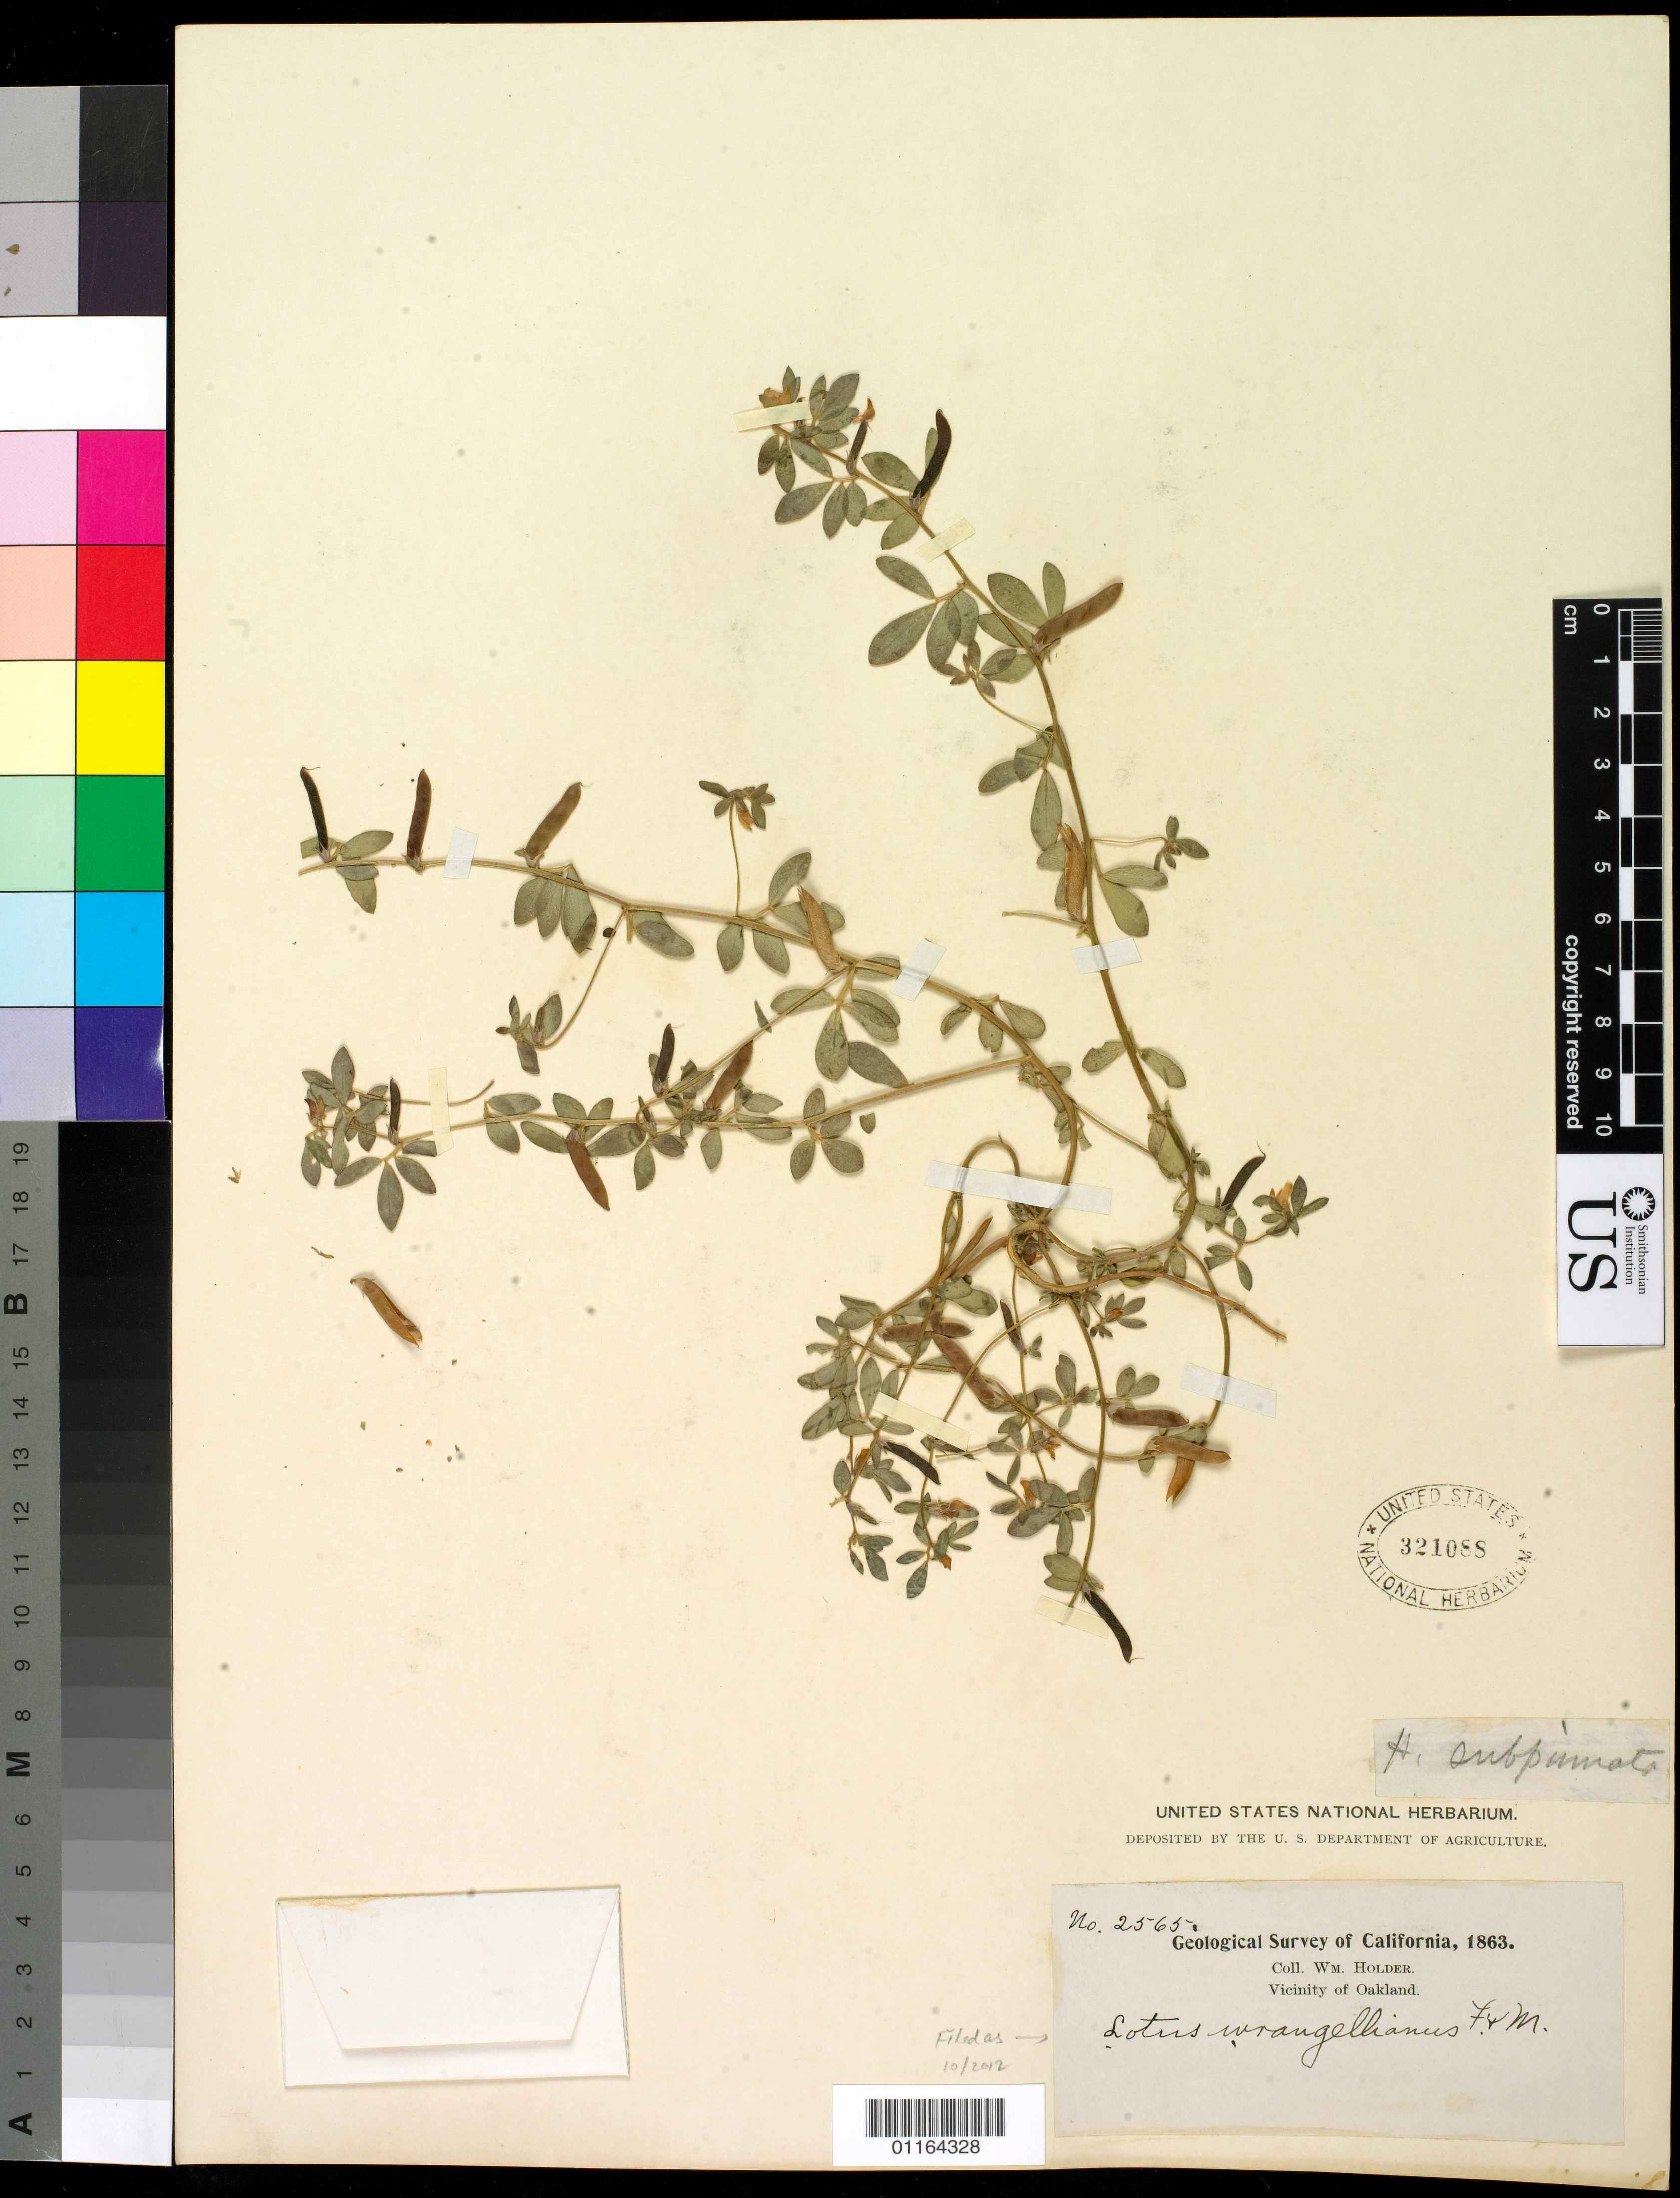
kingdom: Plantae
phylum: Tracheophyta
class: Magnoliopsida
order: Fabales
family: Fabaceae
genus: Acmispon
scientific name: Acmispon wrangelianus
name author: (Fisch. & C.A. Mey.) D.D. Sokoloff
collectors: W. Holder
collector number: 2565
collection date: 1863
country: United States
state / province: California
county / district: Alameda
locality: Vicinity of Oakland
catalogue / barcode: US 321088